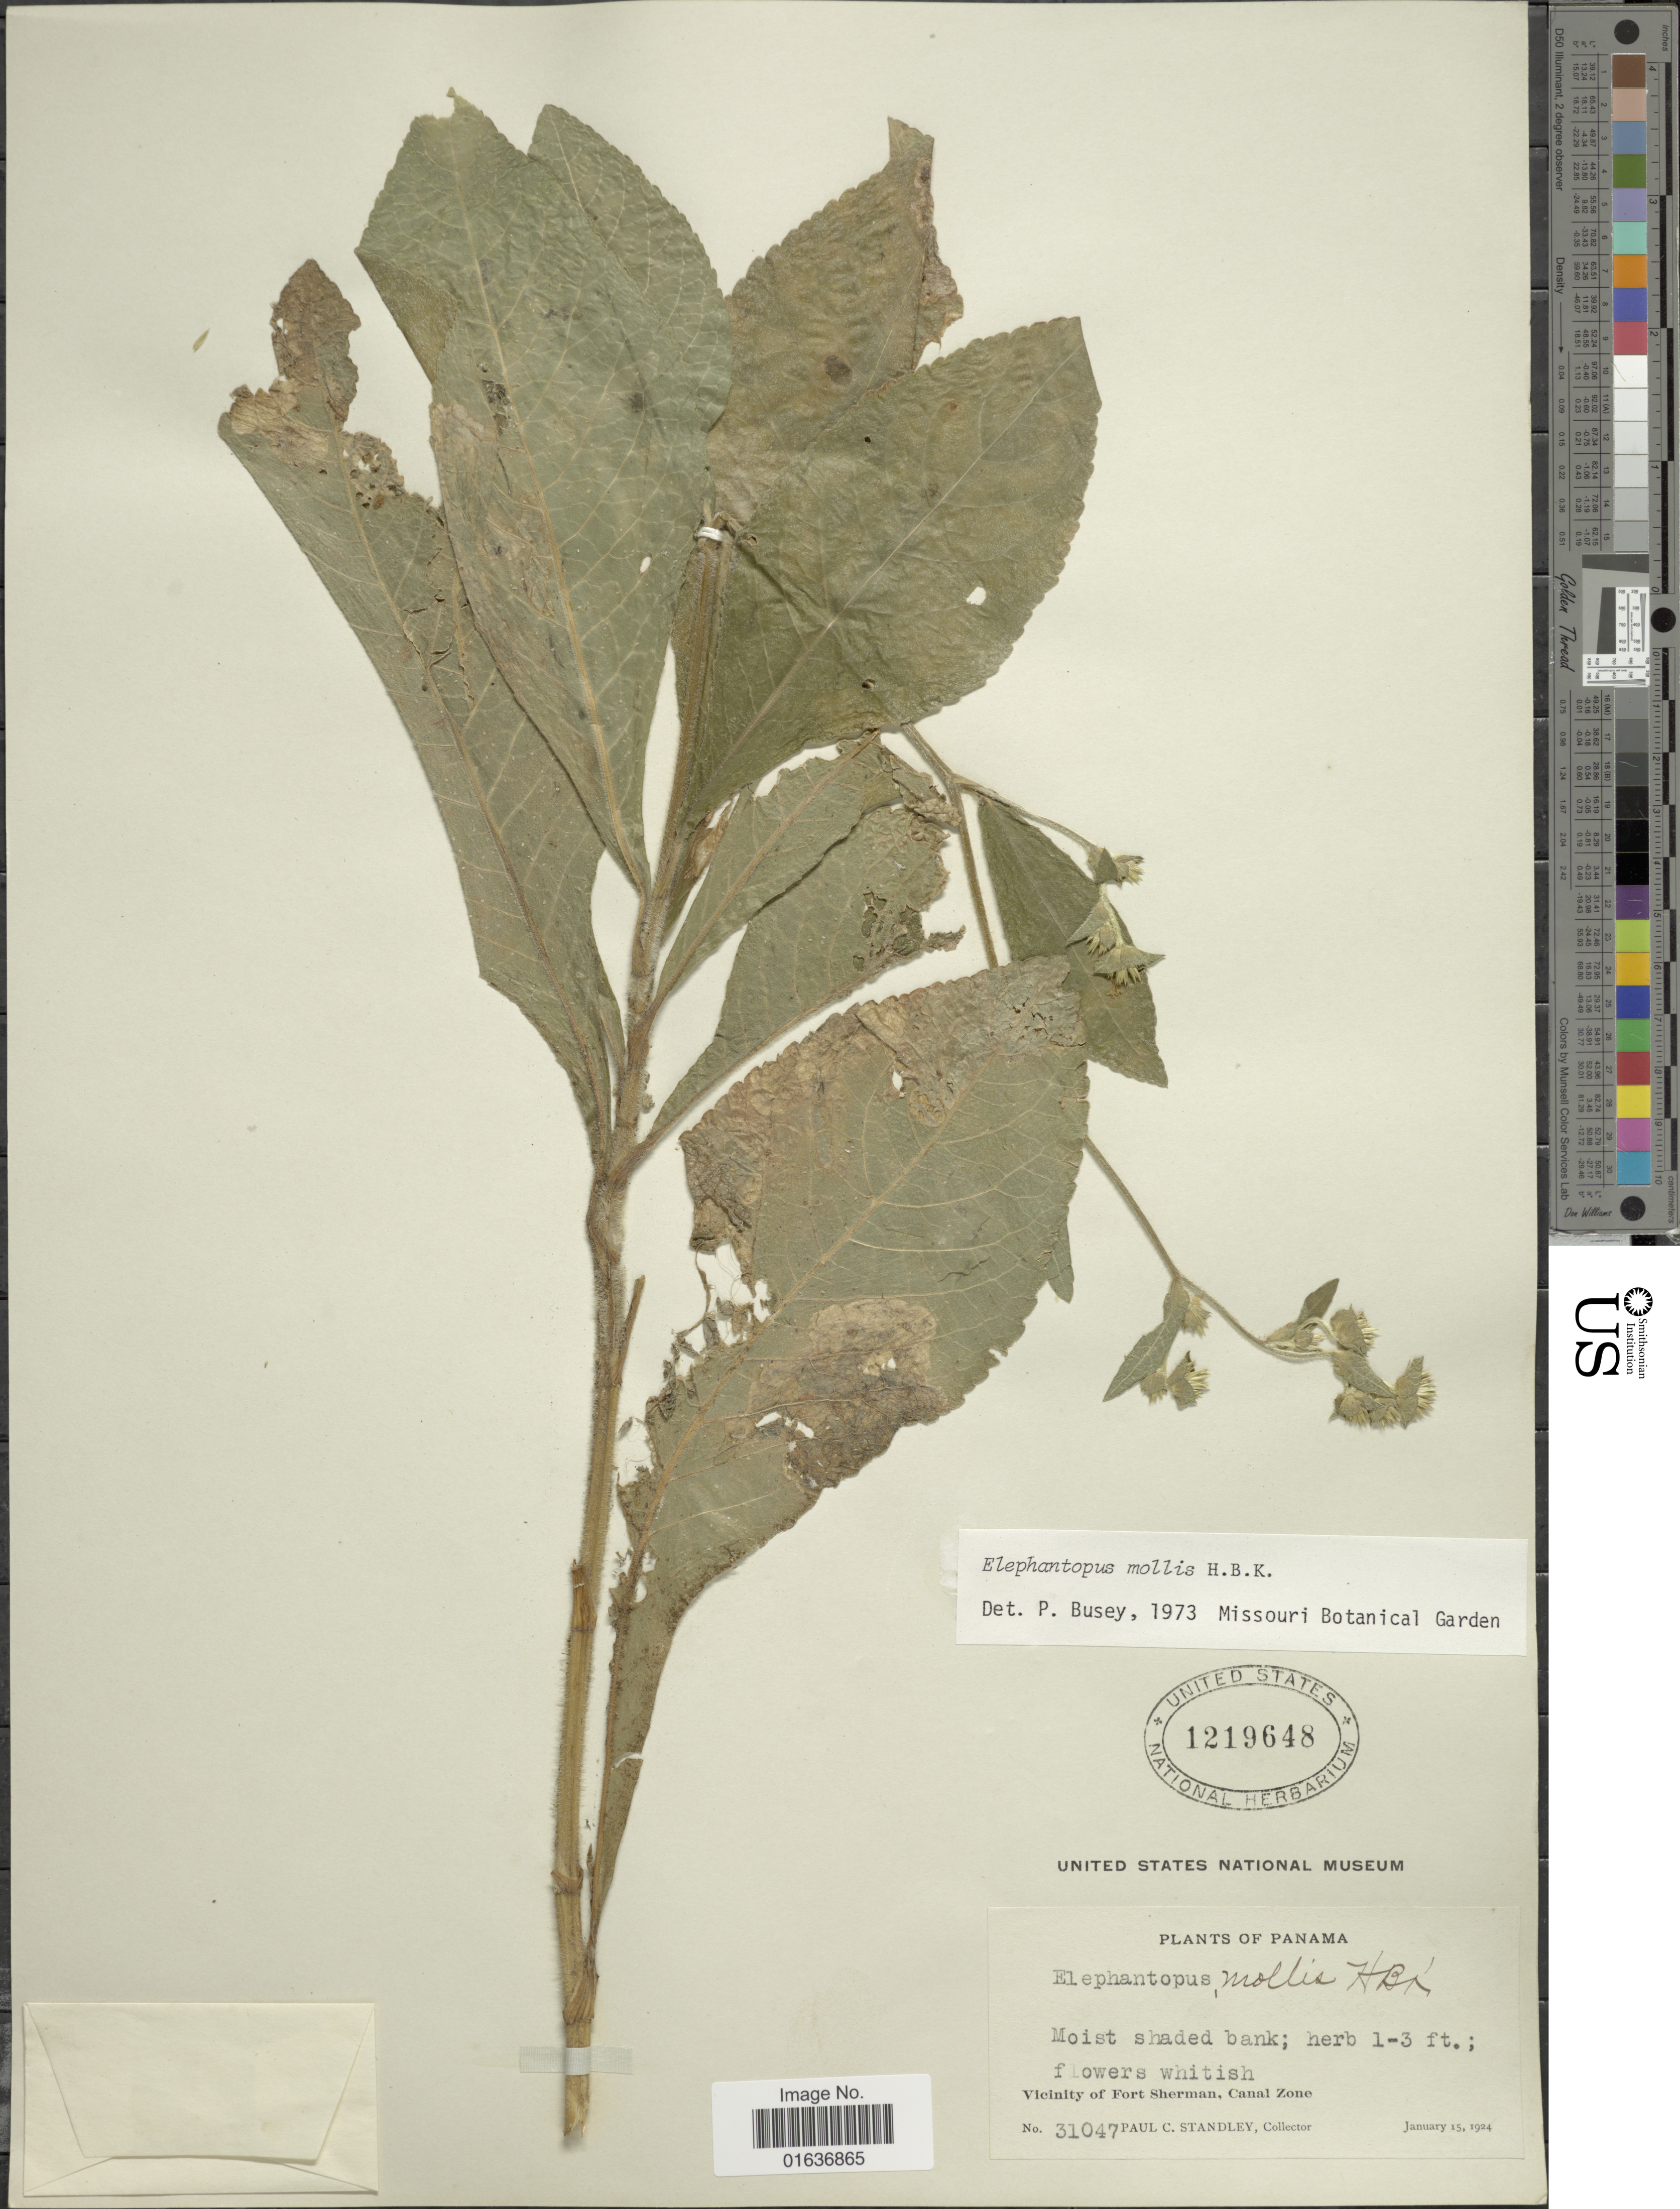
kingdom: Plantae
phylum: Tracheophyta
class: Magnoliopsida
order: Asterales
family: Asteraceae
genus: Elephantopus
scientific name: Elephantopus mollis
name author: Kunth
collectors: P. C. Standley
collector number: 31047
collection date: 1924-01-15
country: Panama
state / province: Colón / Panamá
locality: Moist shaded bank, Vicinity of Fort Sherman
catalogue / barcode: US 1219648